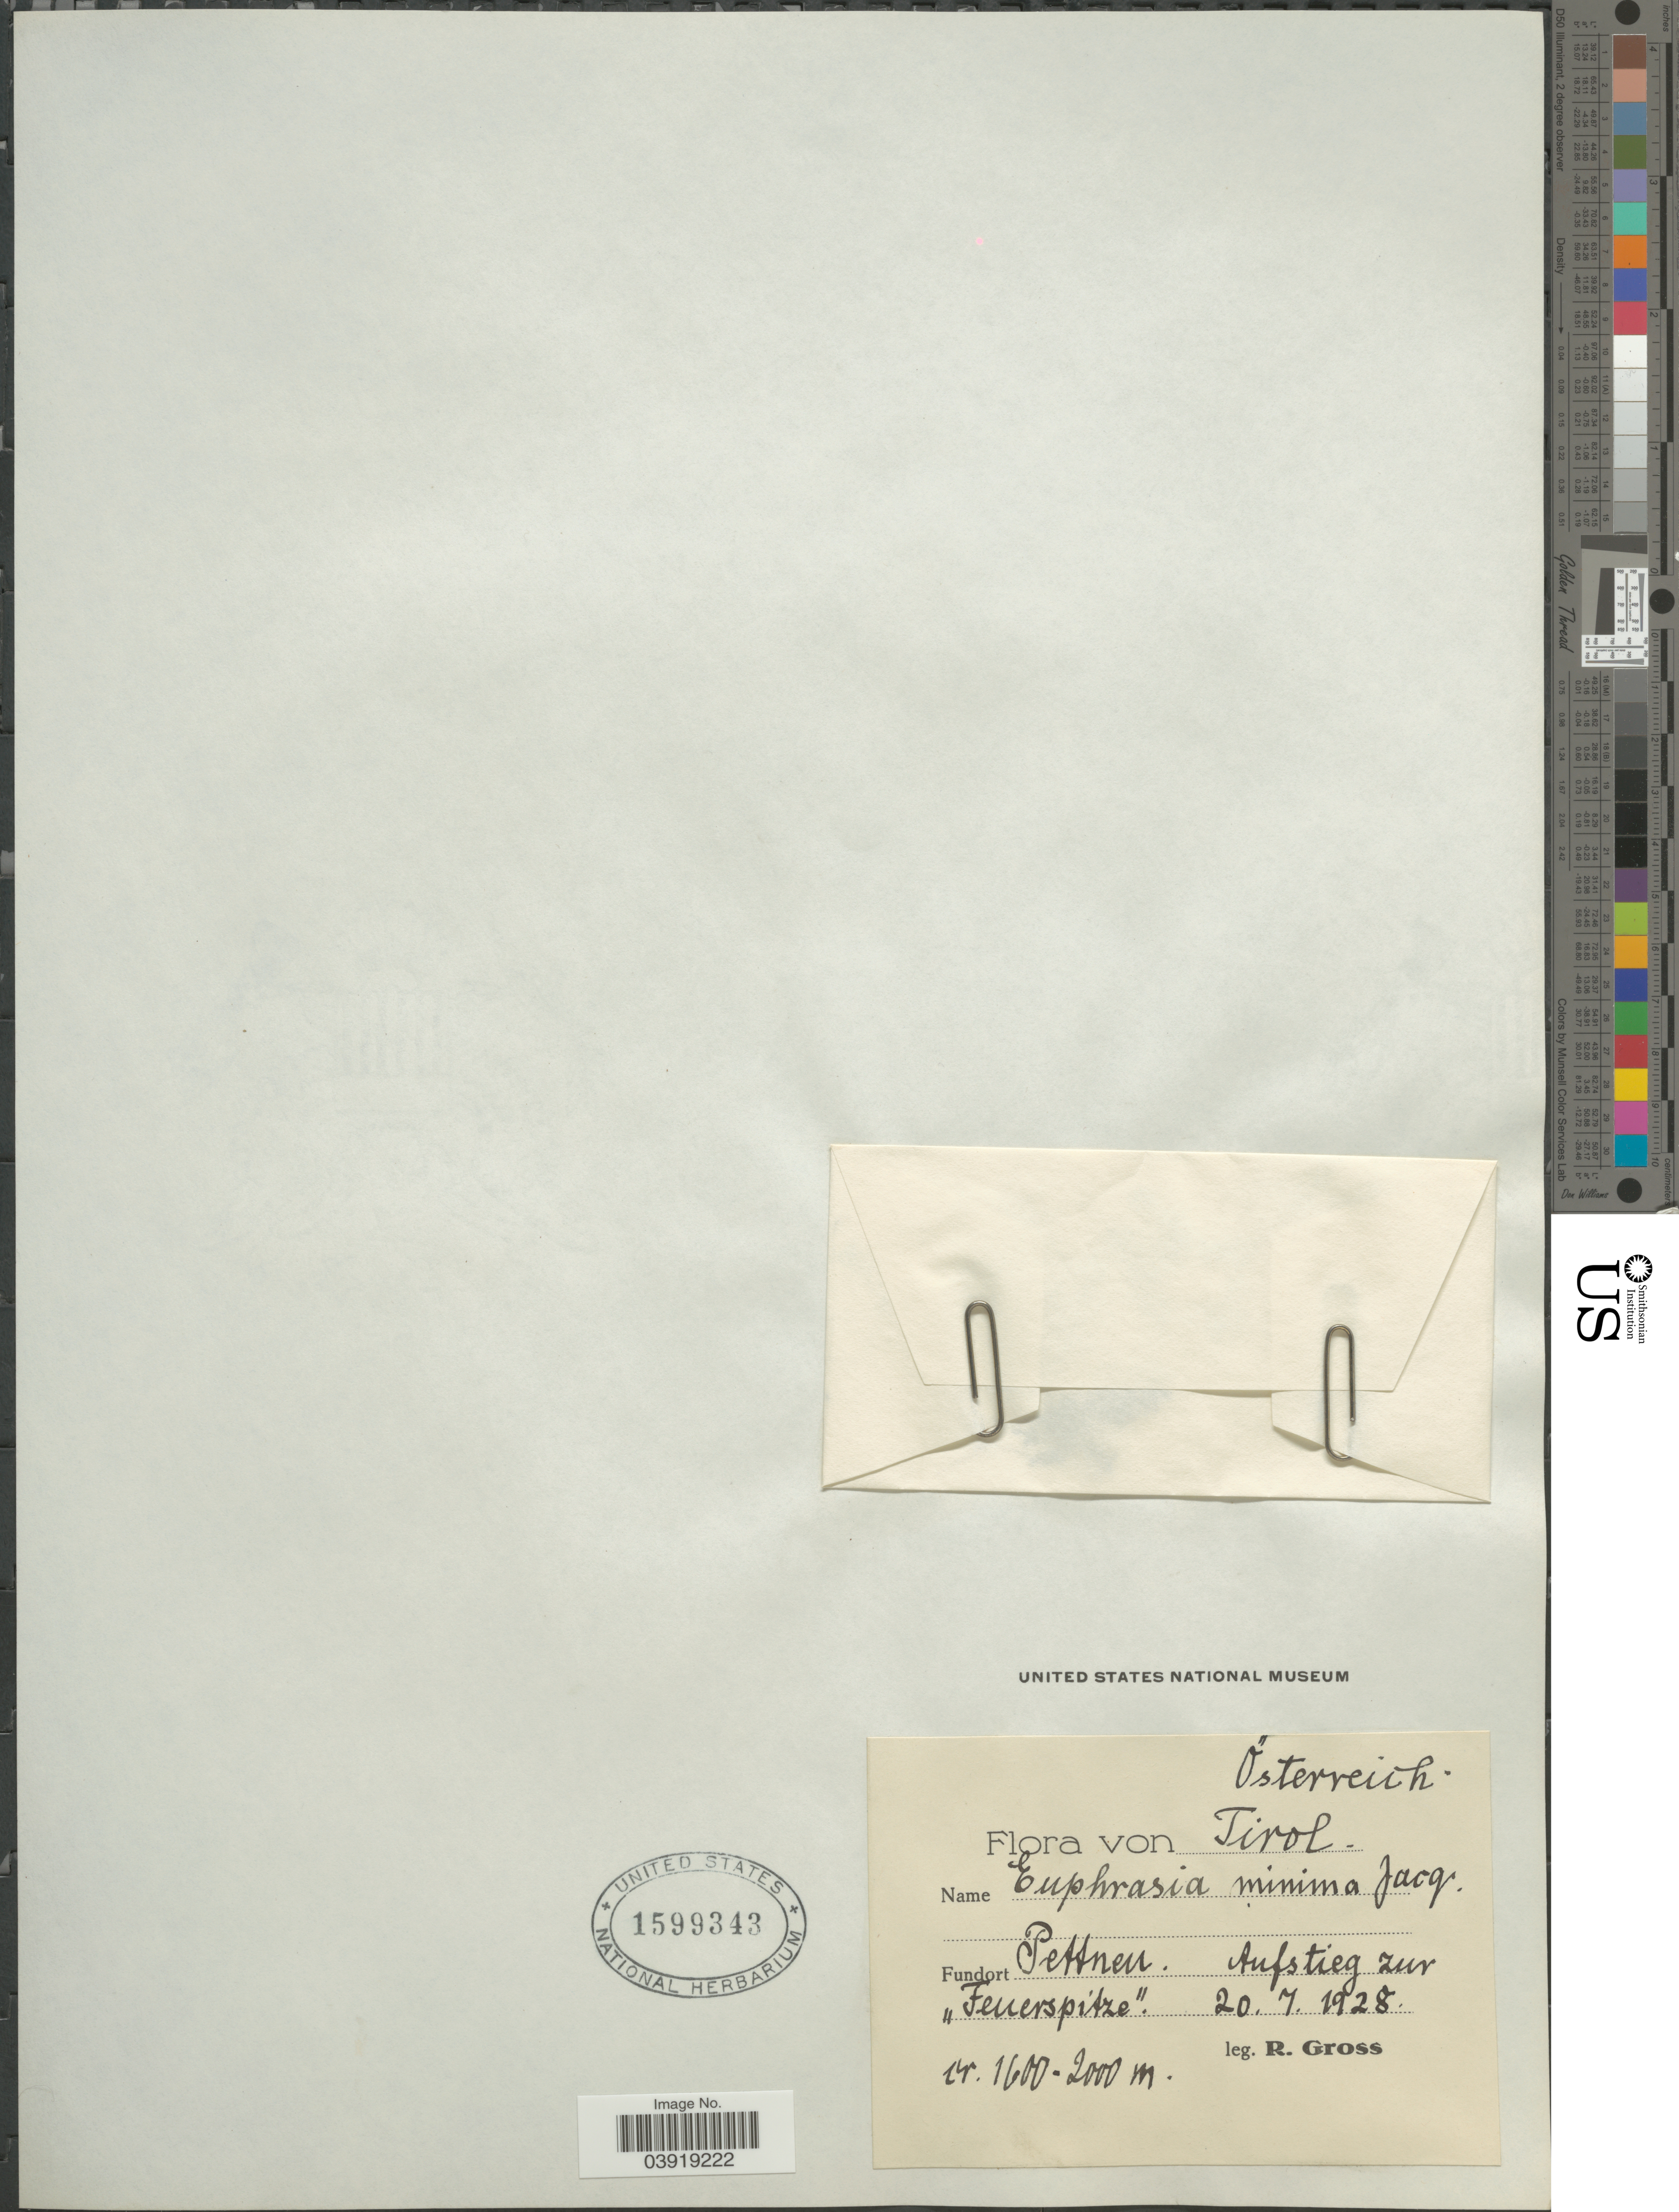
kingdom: Plantae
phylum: Tracheophyta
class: Magnoliopsida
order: Lamiales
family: Orobanchaceae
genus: Euphrasia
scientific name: Euphrasia minima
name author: Schloss.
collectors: R. Gross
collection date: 1928-07-20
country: Austria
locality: Österreich. Tirol. Pettneu. Aufstieg zur "Feuerspitze".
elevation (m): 1600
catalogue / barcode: US 1599343